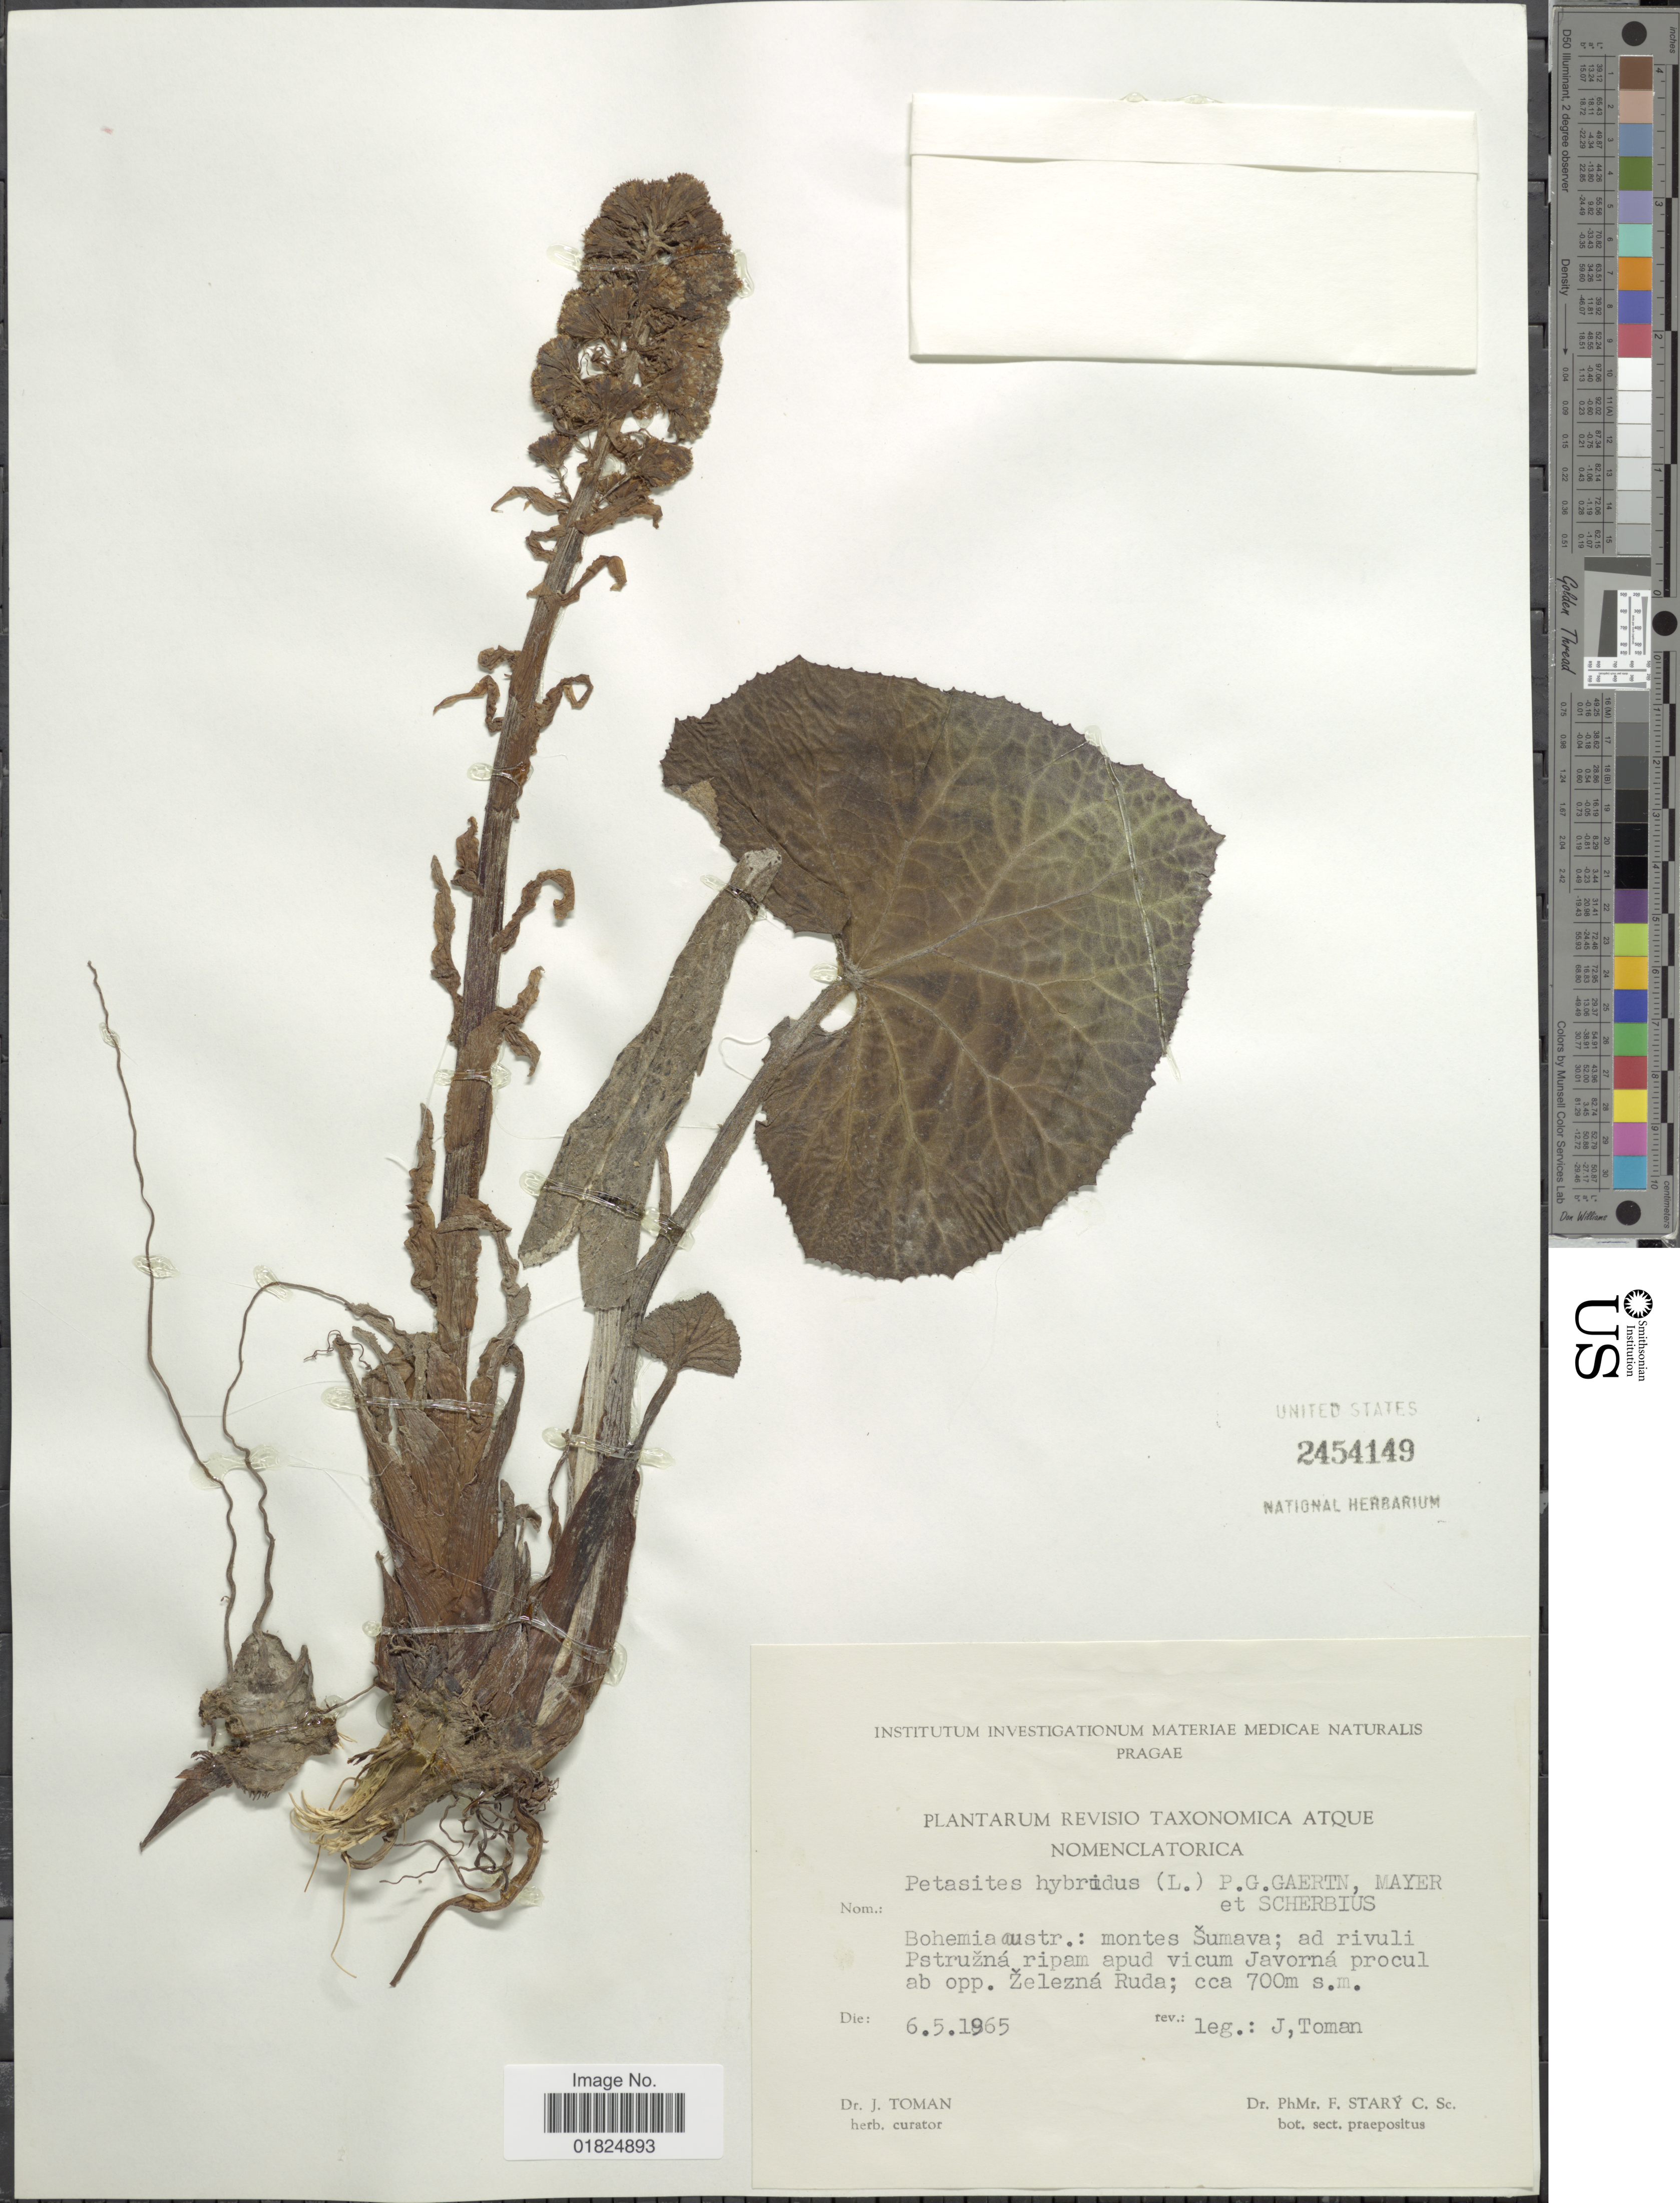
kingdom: Plantae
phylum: Tracheophyta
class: Magnoliopsida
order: Asterales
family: Asteraceae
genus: Petasites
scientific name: Petasites hybridus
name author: (L.) G. Gaertn. et al.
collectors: J. Toman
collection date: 1965-05-06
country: Czechia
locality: Bohemia austr.: montes Sumava; ad rivuli Pstruzna ripam apud vicum Javorna procul ab opp. Zelezna Ruda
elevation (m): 700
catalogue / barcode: US 2454149